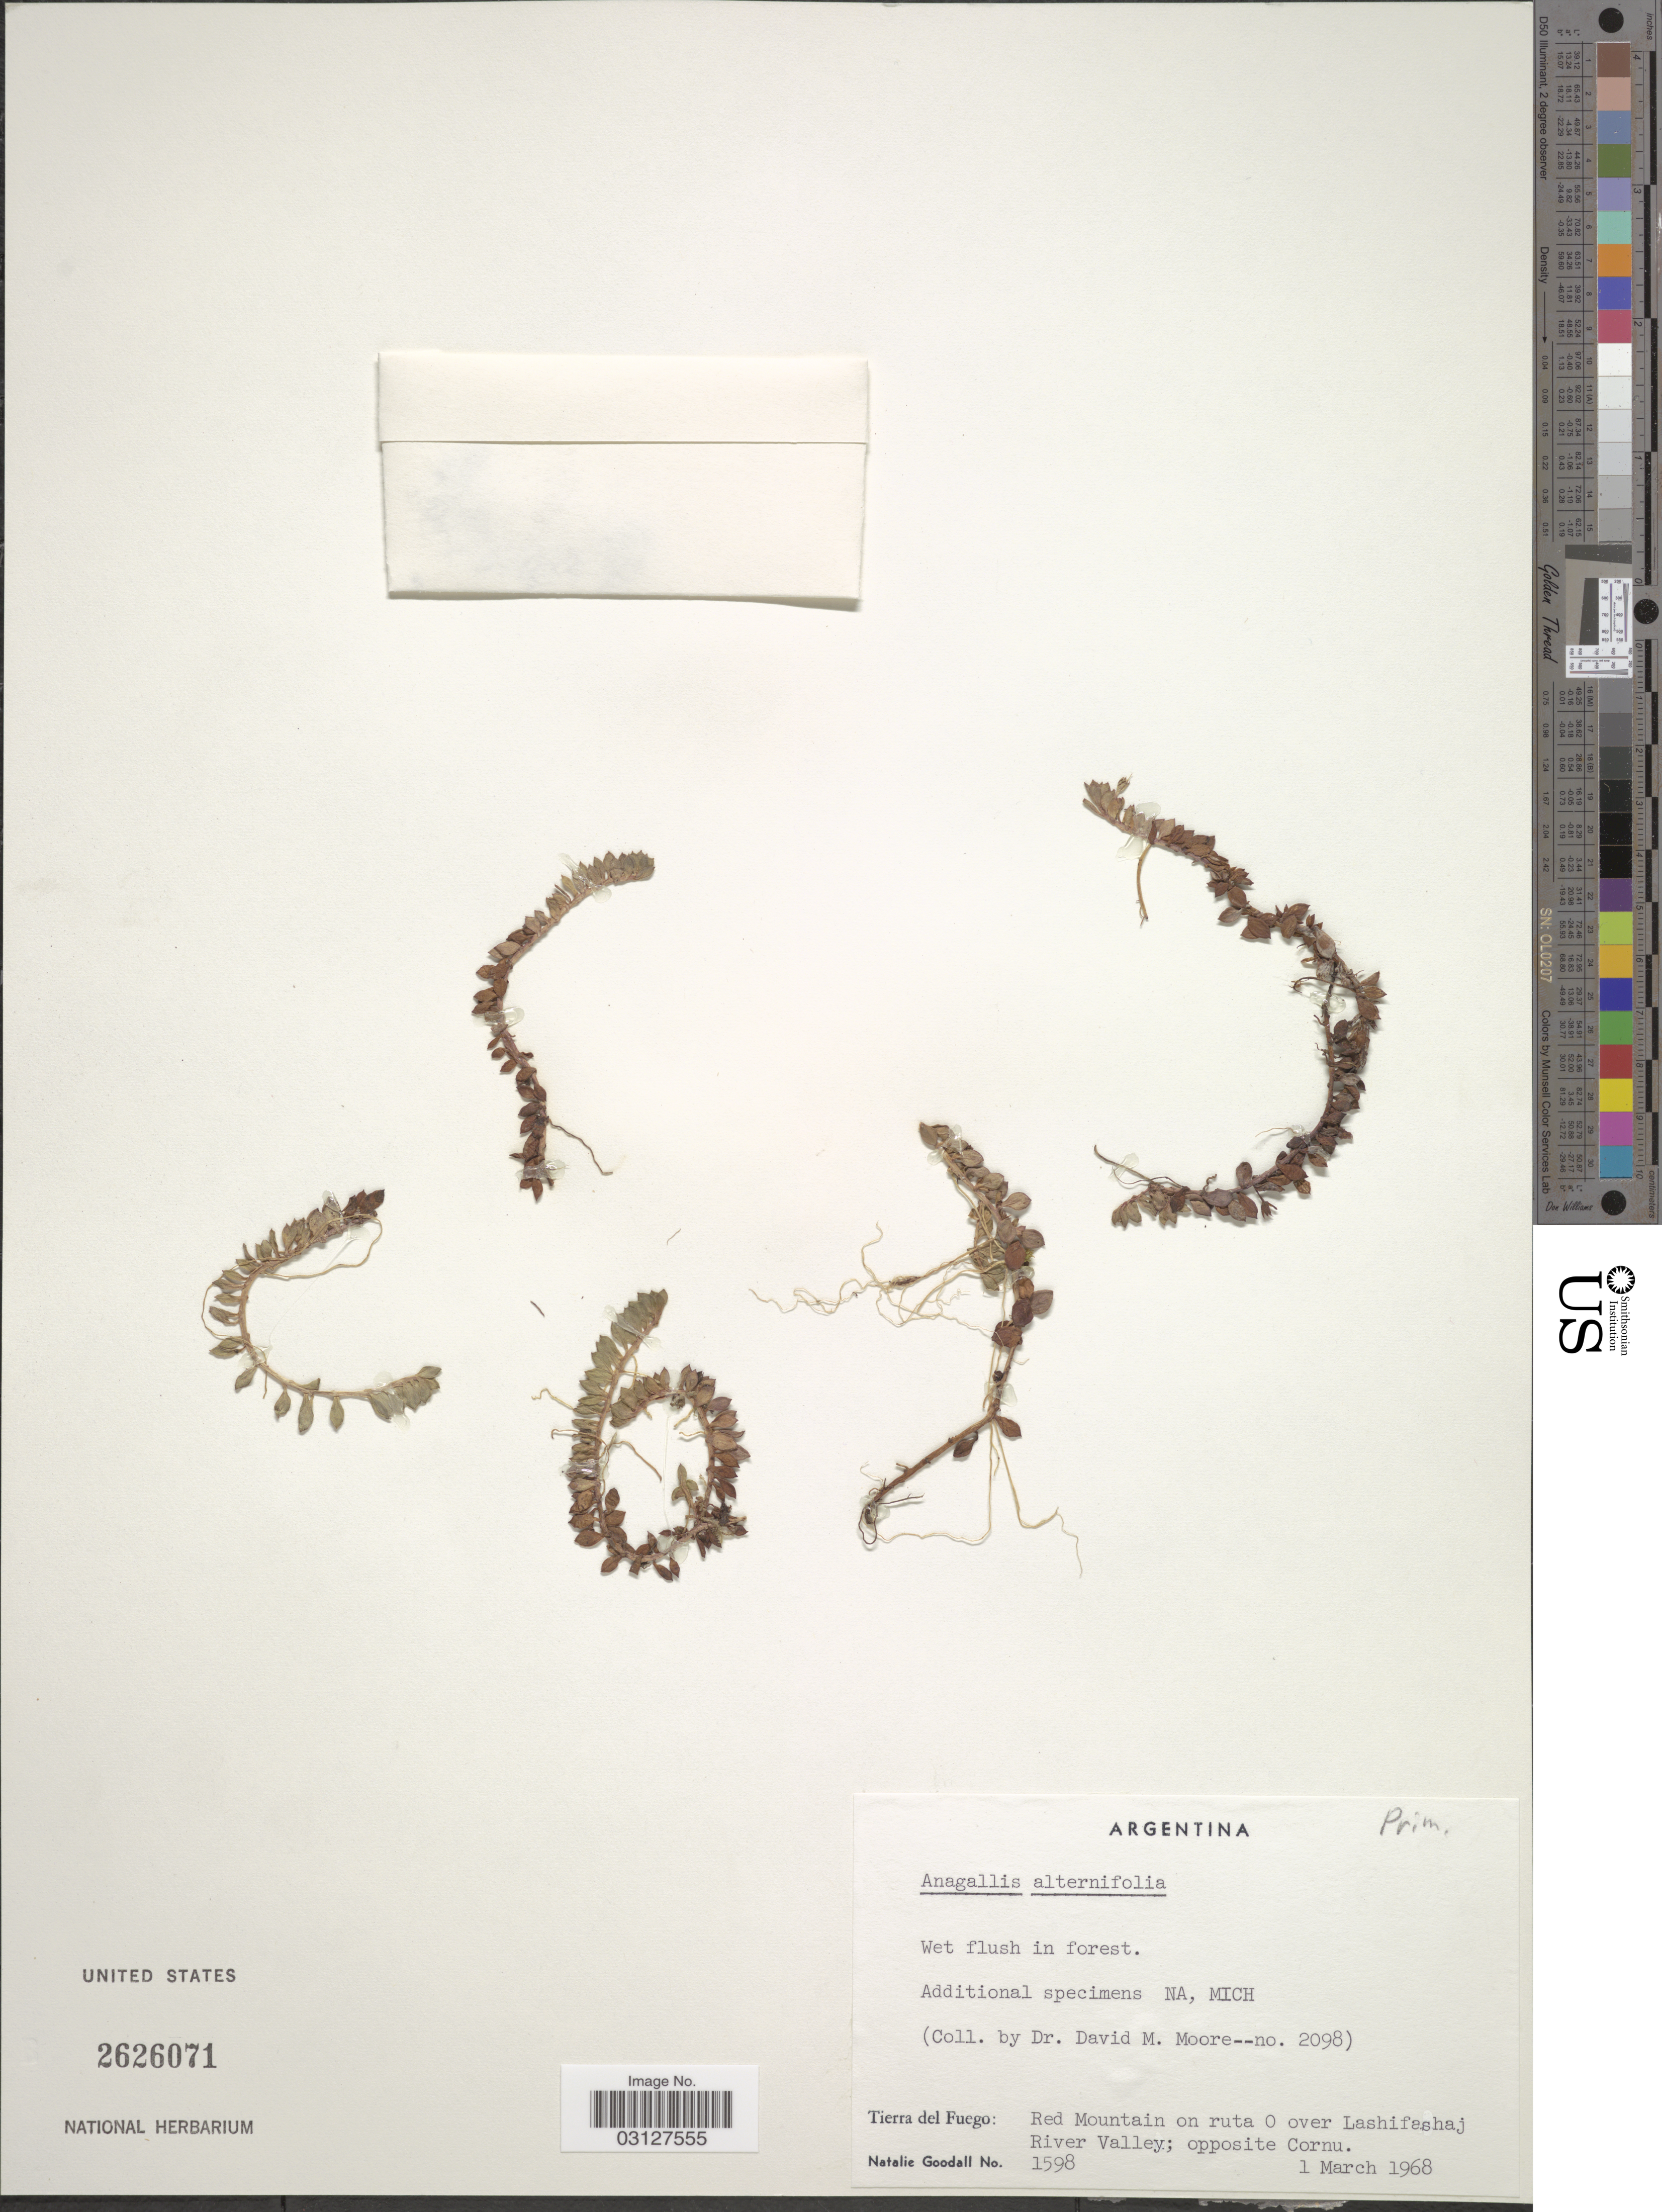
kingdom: Plantae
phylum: Tracheophyta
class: Magnoliopsida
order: Ericales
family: Primulaceae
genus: Anagallis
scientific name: Anagallis alternifolia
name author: Cav.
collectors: D. Moore & N. Goodall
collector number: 1598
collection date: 1968-03-01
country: Argentina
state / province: Tierra del Fuego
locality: Red Mountain on ruta 0 over Lashifashaj River Valley; opposite Cornu.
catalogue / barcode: US 2626071